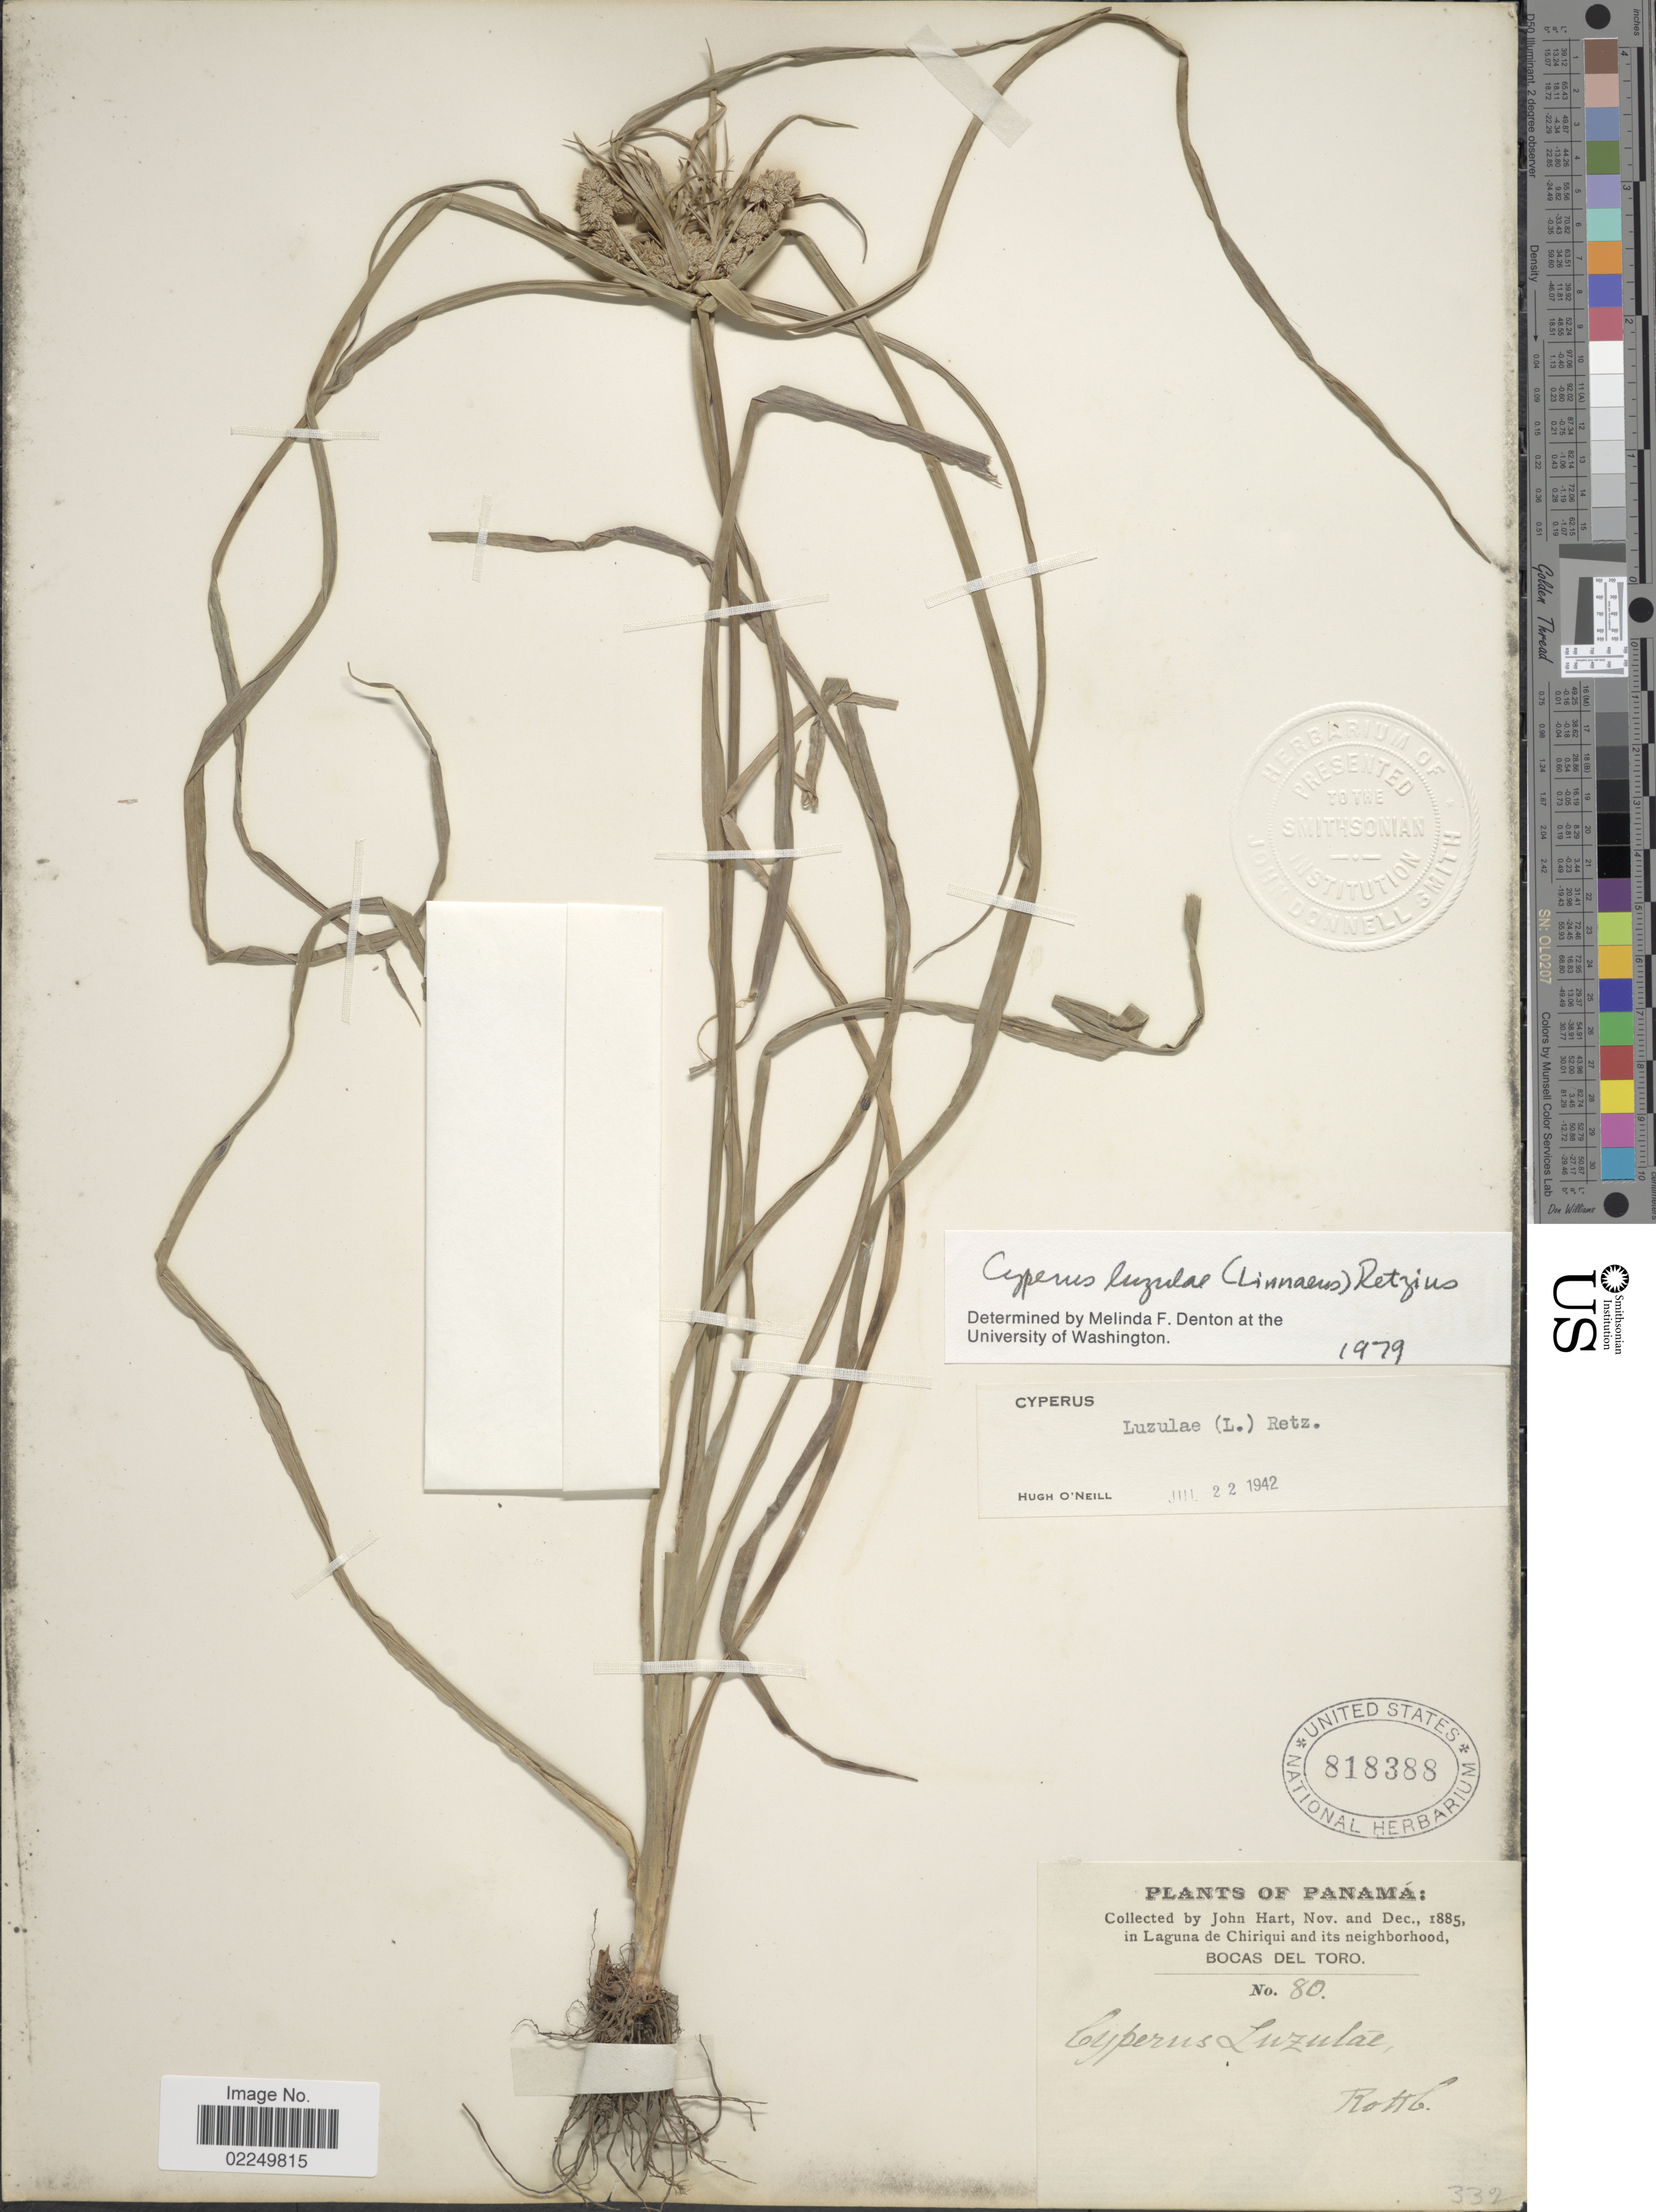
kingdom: Plantae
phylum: Tracheophyta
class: Liliopsida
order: Poales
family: Cyperaceae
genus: Cyperus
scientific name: Cyperus luzulae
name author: (L.) Rottb. ex Retz.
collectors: J. H. Hart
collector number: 80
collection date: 1885-11/1885-12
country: Panama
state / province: Bocas del Toro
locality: In Laguna de Chiriqui and its neighborhood, Bocas del Toro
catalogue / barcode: US 818388